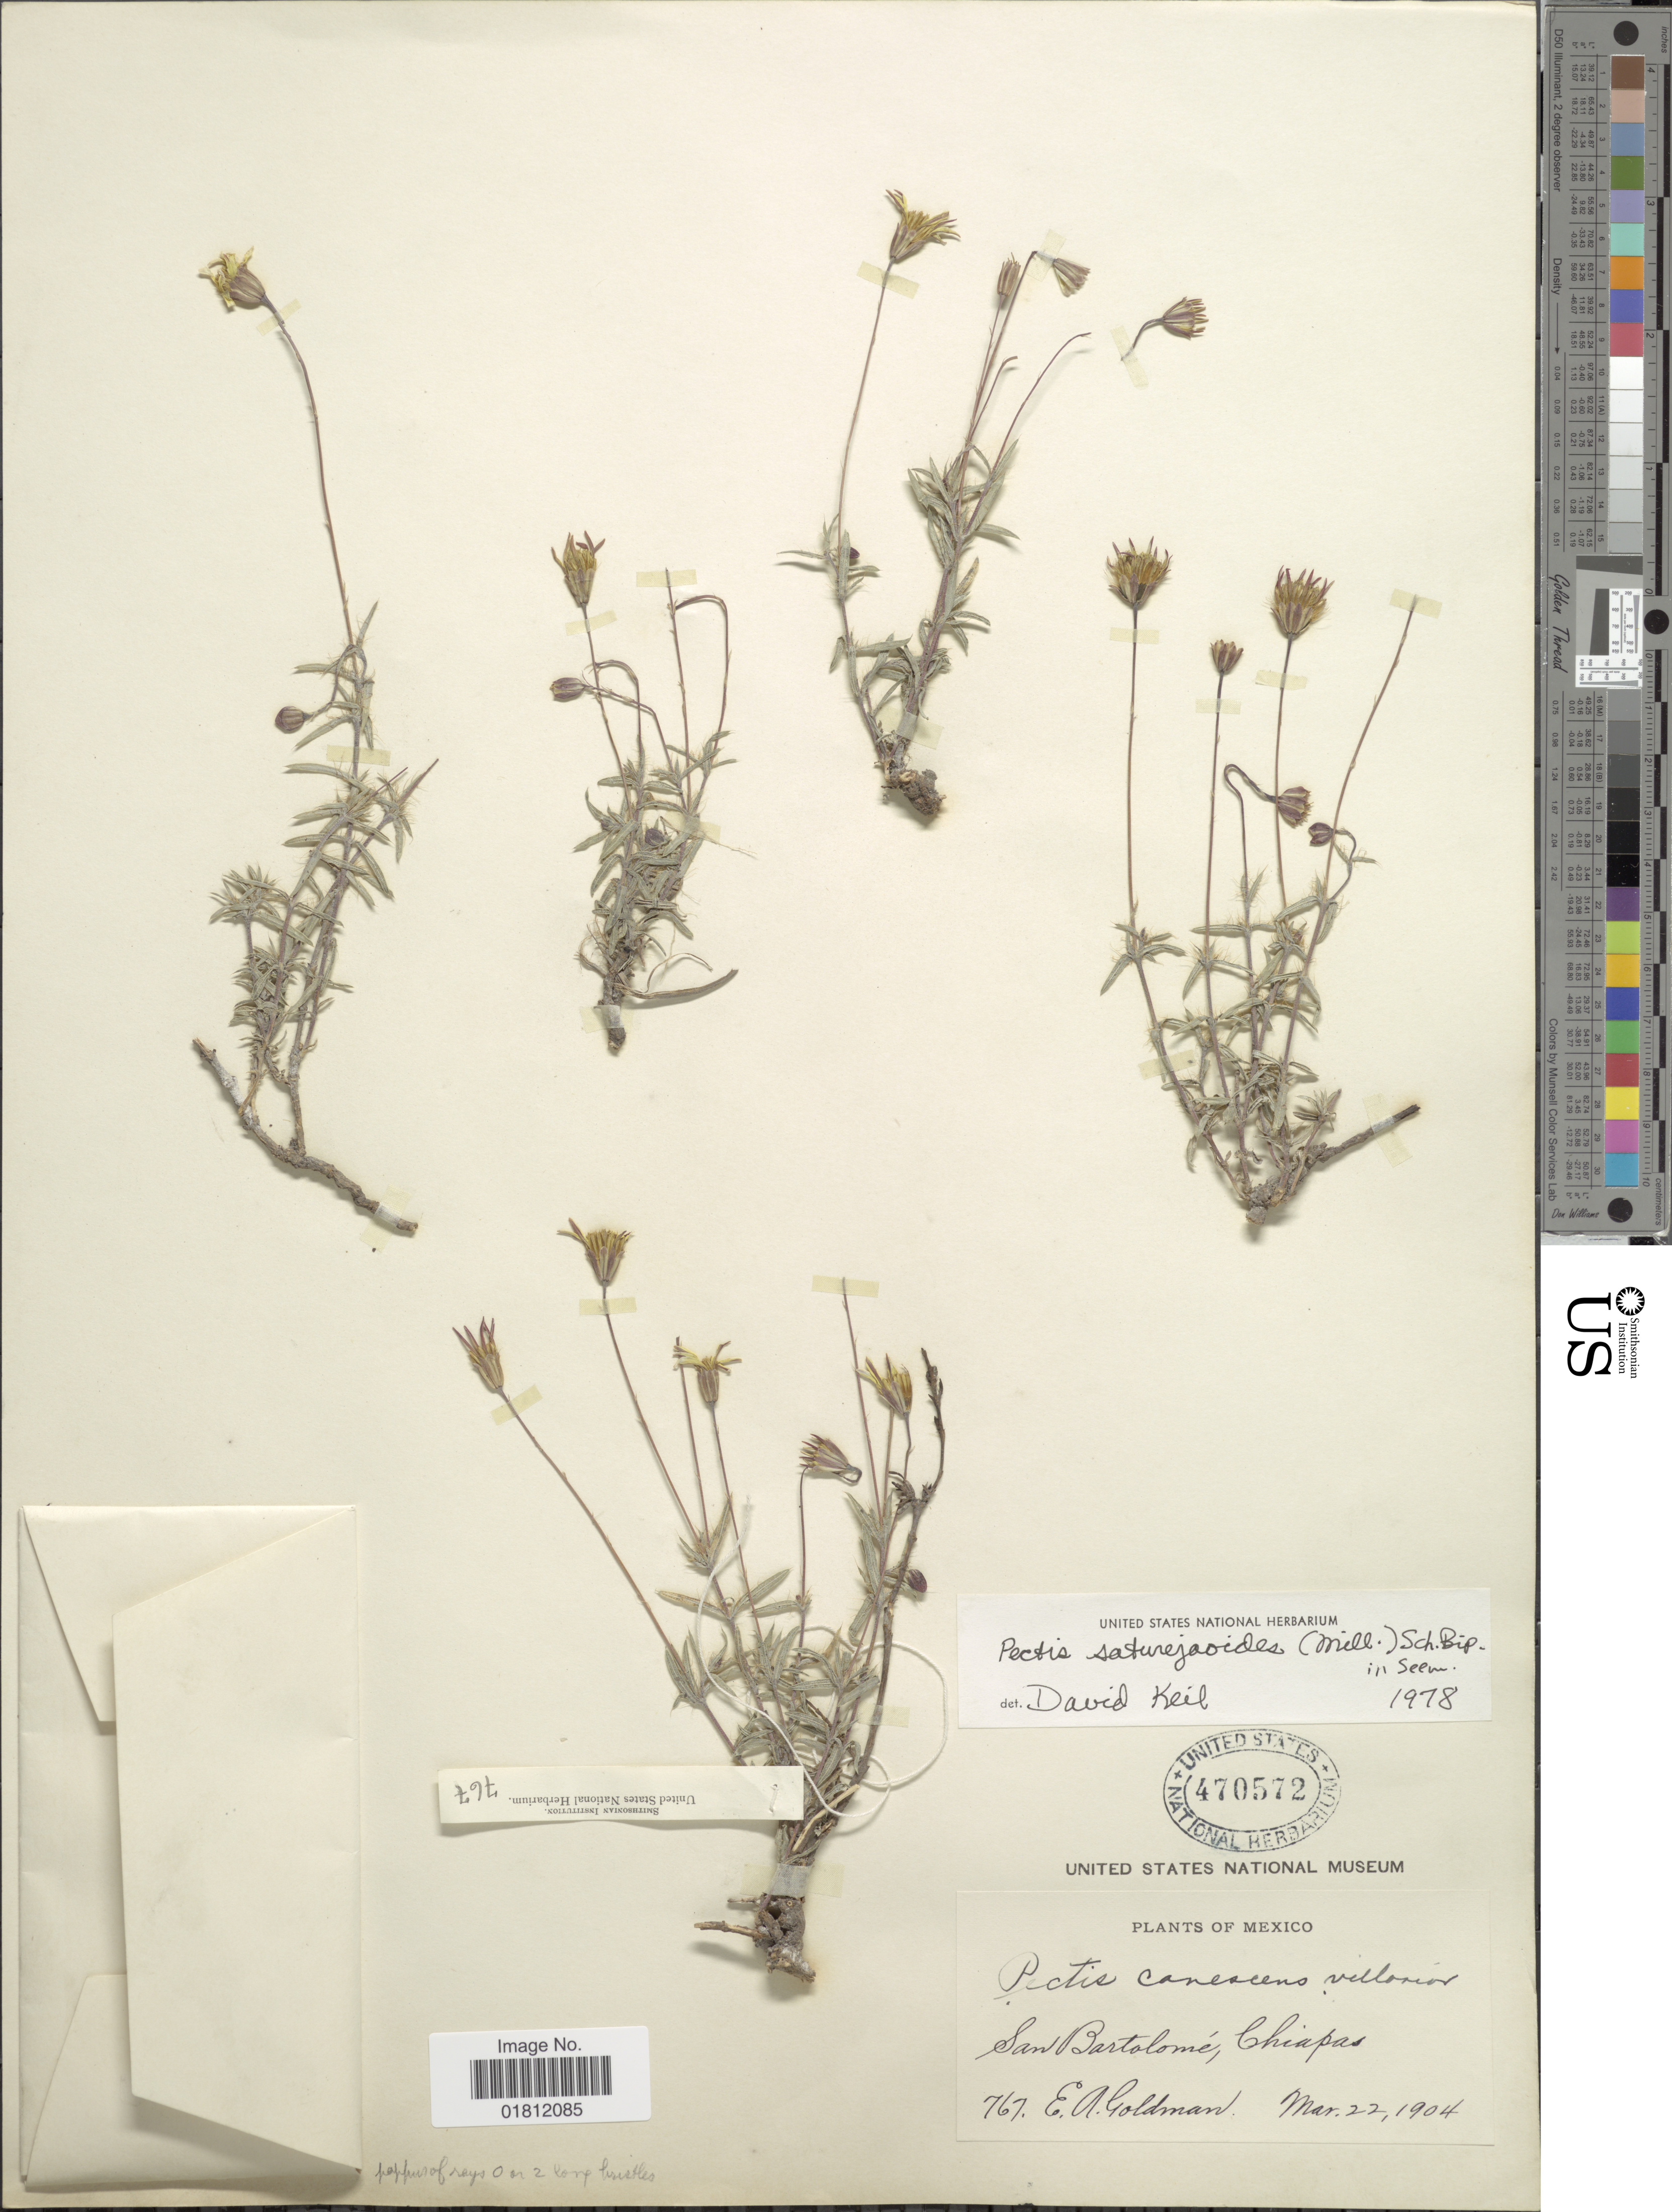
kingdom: Plantae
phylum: Tracheophyta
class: Magnoliopsida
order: Asterales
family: Asteraceae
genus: Pectis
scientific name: Pectis saturejoides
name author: (Mill.) Sch. Bip.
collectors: E. A. Goldman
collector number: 767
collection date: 1904-03-22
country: Mexico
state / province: Chiapas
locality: San Bartolome, Chiapas.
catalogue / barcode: US 470572